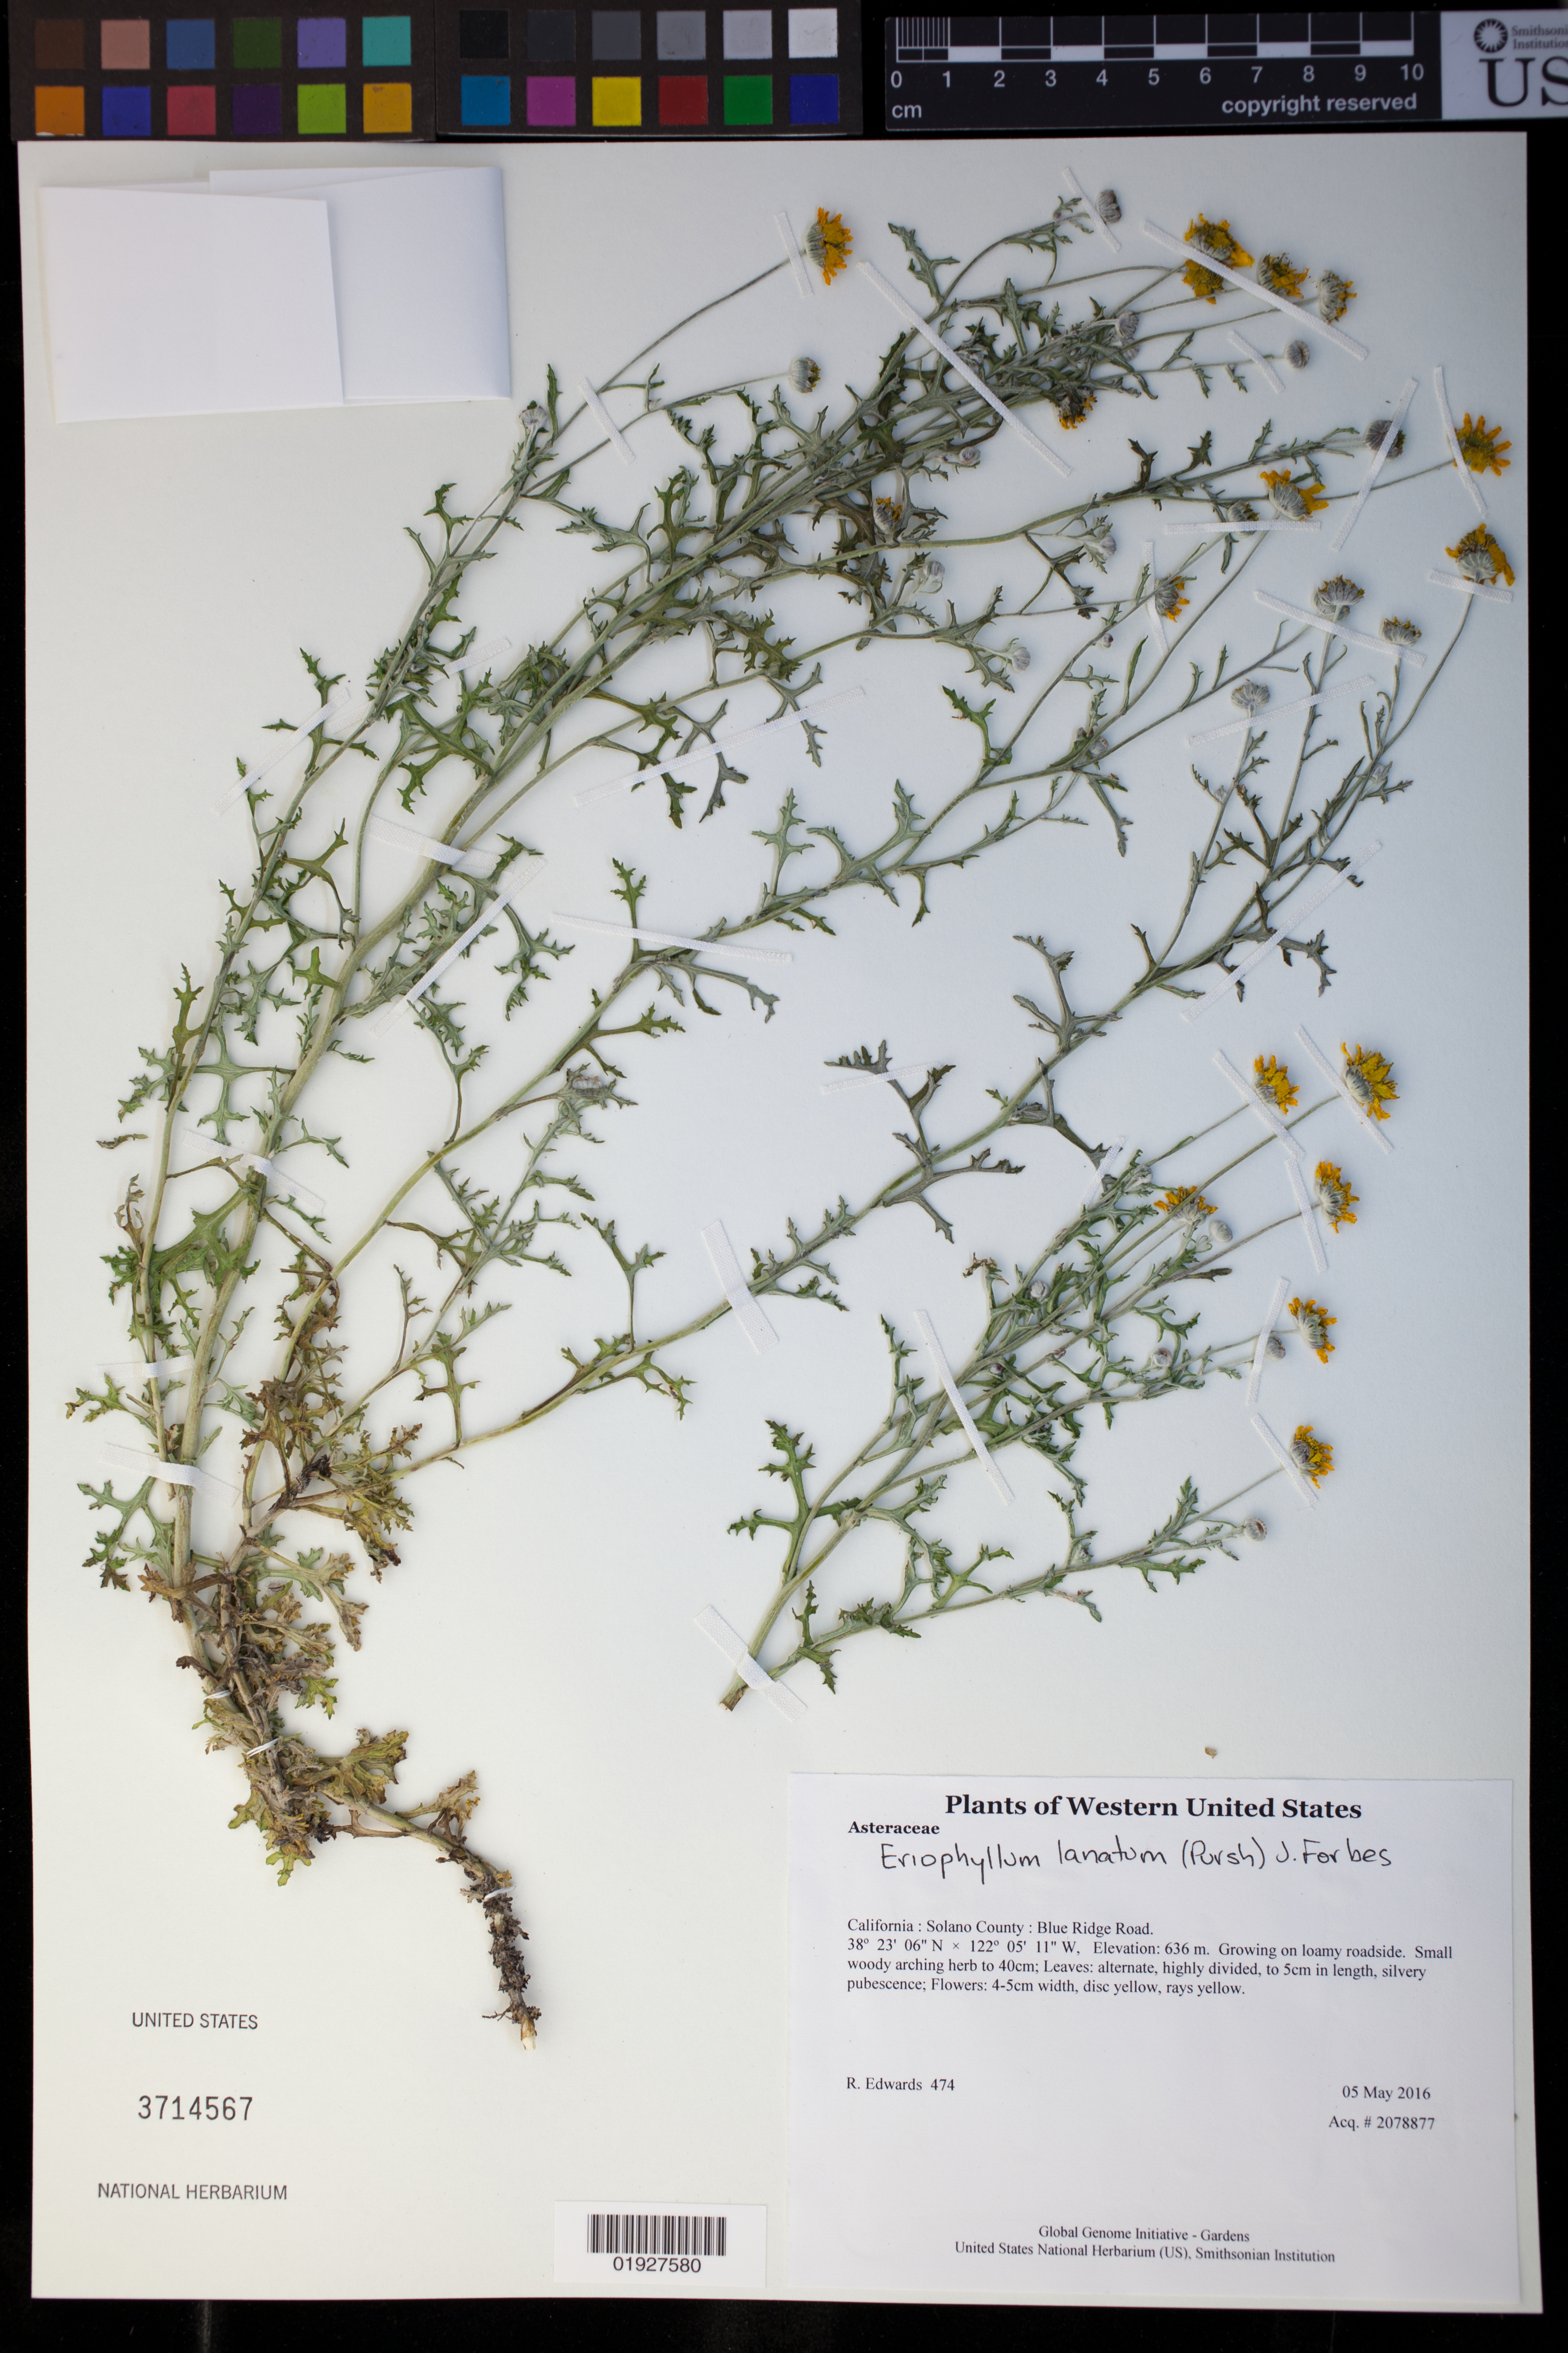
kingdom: Plantae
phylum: Tracheophyta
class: Magnoliopsida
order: Asterales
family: Asteraceae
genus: Eriophyllum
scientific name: Eriophyllum lanatum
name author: (Pursh) J. Forbes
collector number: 474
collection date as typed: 5 May 2016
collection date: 2016-05-05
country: United States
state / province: California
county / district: Solano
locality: Blue Ridge Road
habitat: Growing on loamy roadside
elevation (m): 636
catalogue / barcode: US 3714567